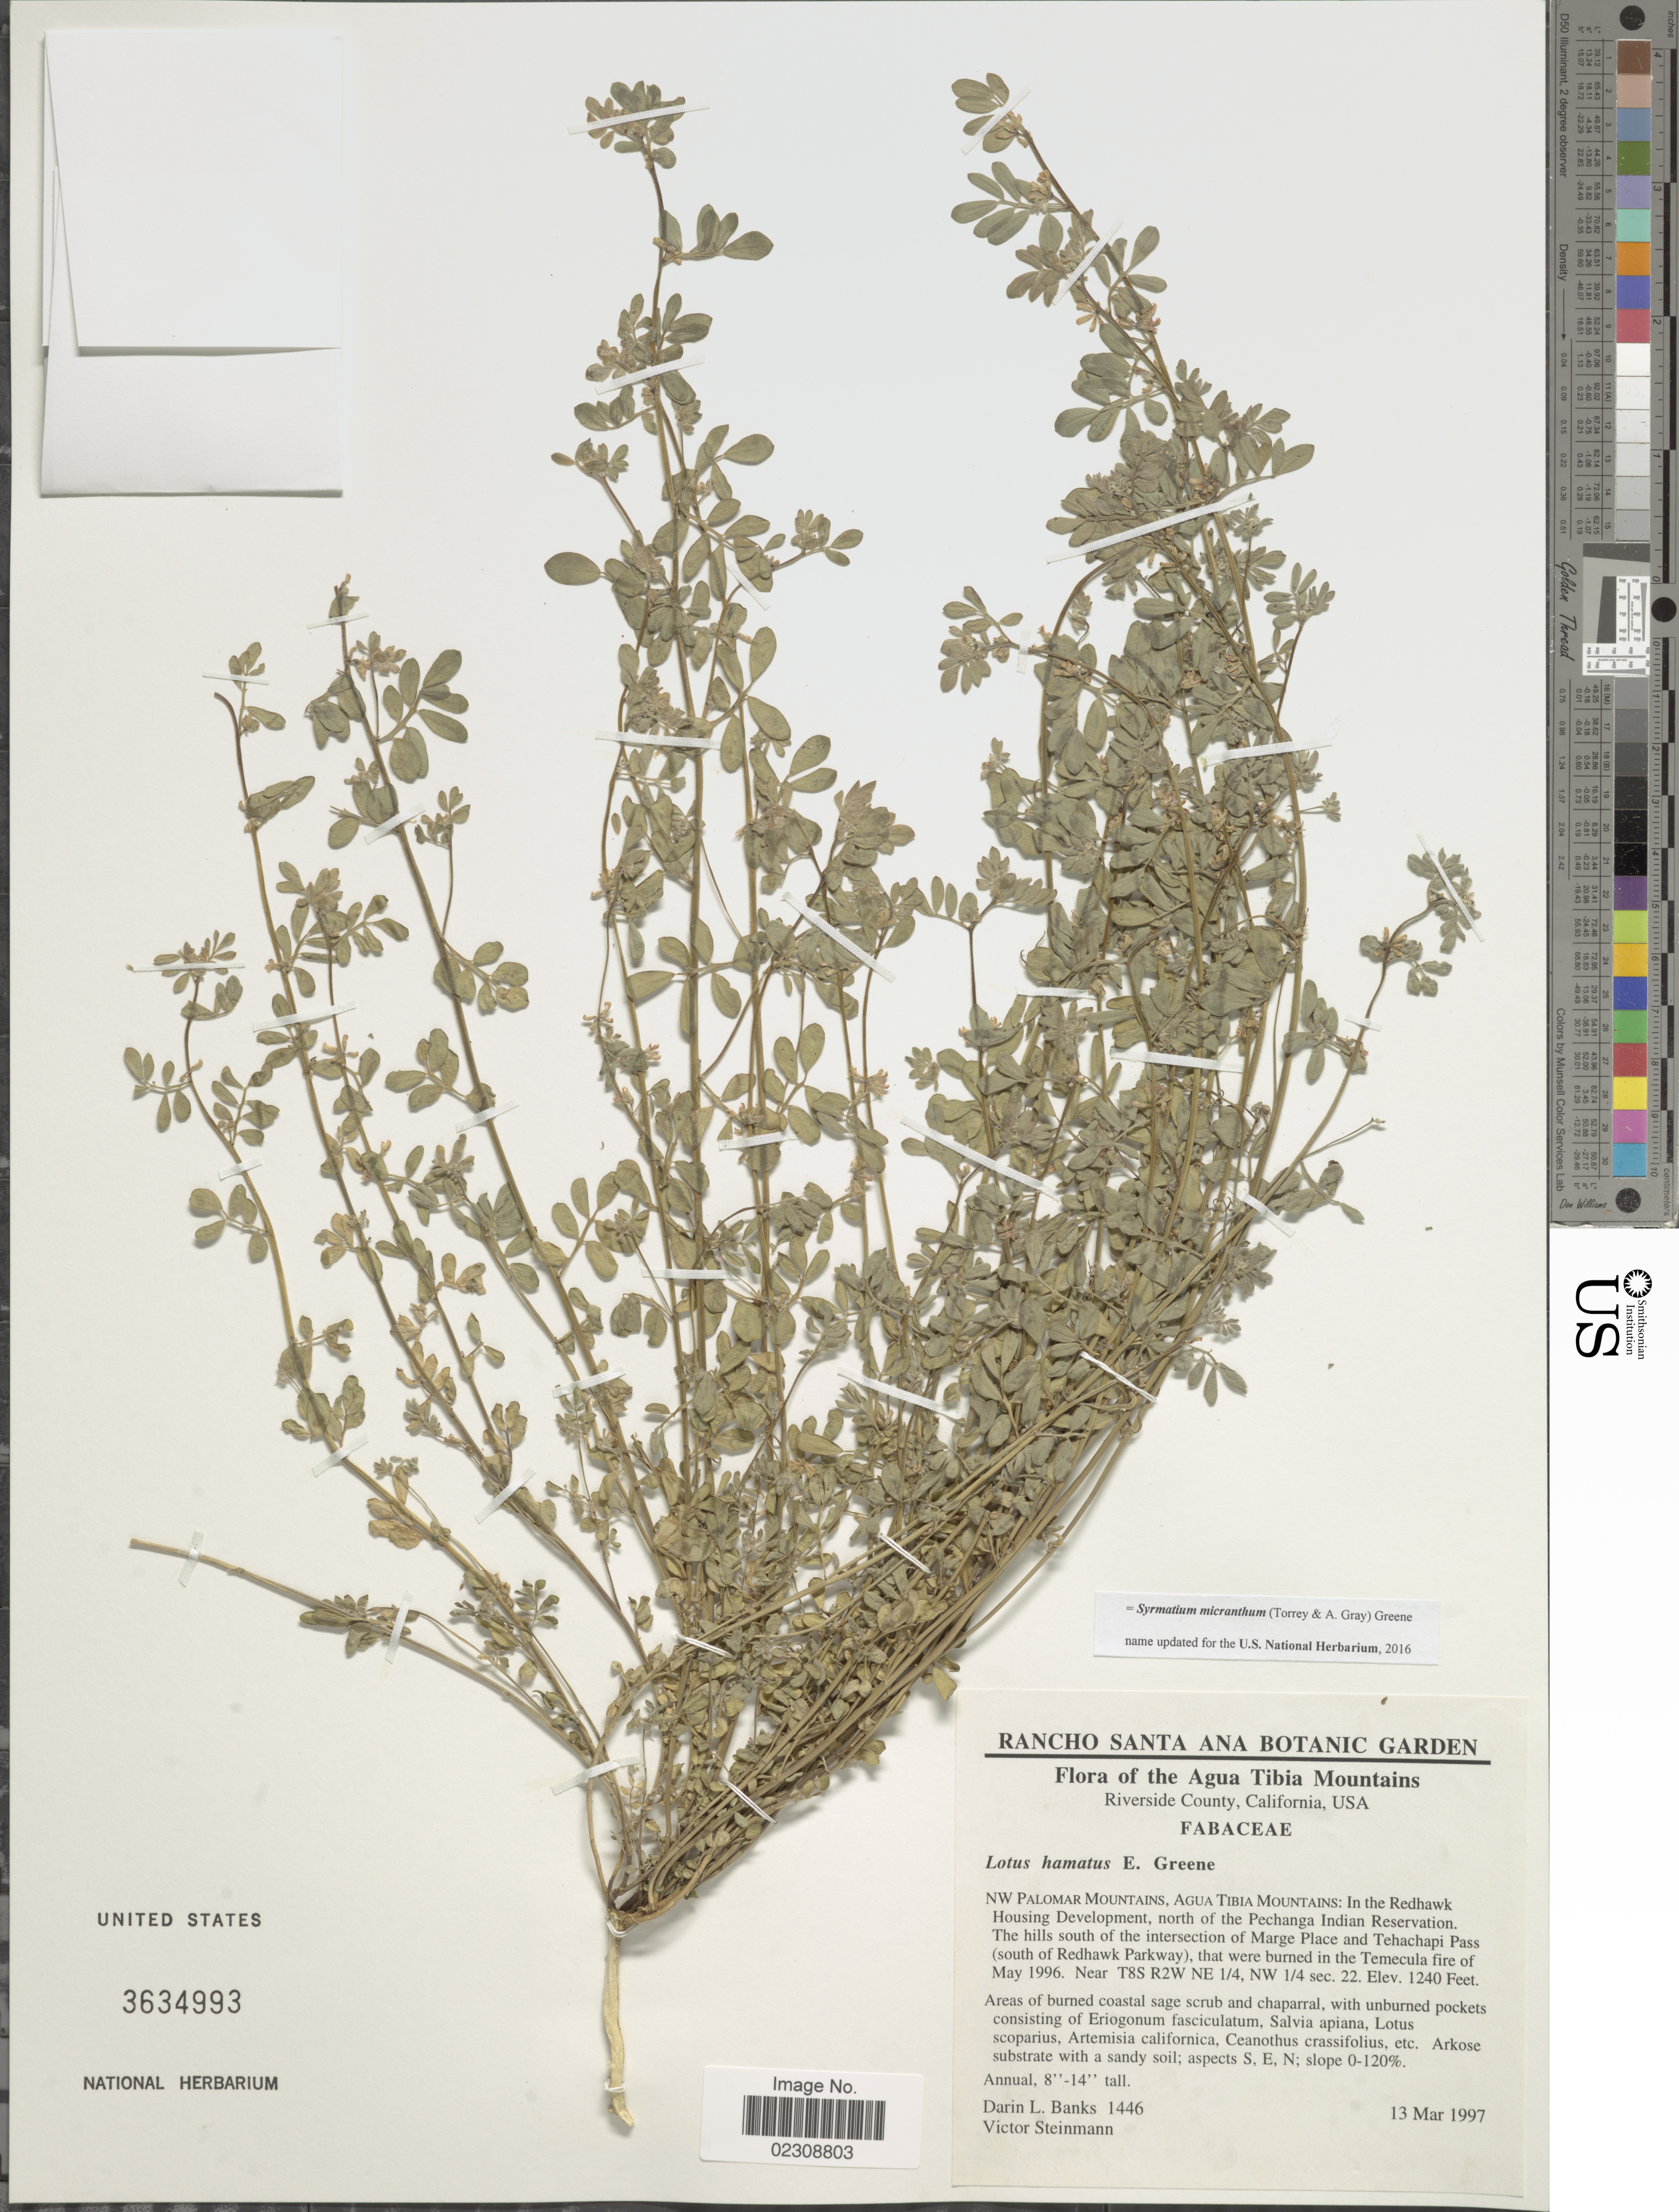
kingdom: Plantae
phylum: Tracheophyta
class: Magnoliopsida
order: Fabales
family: Fabaceae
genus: Syrmatium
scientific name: Syrmatium micranthum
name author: (Torr. & A. Gray) Greene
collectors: D. Banks & V. W. Steinmann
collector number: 1446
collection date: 1997-03-13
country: United States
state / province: California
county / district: Riverside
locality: Agua Tibia Mountains, Riverside County. NW Palomar Mountains: In the Redhawk Housing Development, north of the Pechanga Indian Reservation, The hills south of the intersection of Marge Place and Tehachapi Pass (south of Redhawk Parkway), that were burned in the Temecula fire of May 1996. Near T8S R2W NE 1/4, NW 1/4 sec. 22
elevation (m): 378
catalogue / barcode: US 3634993